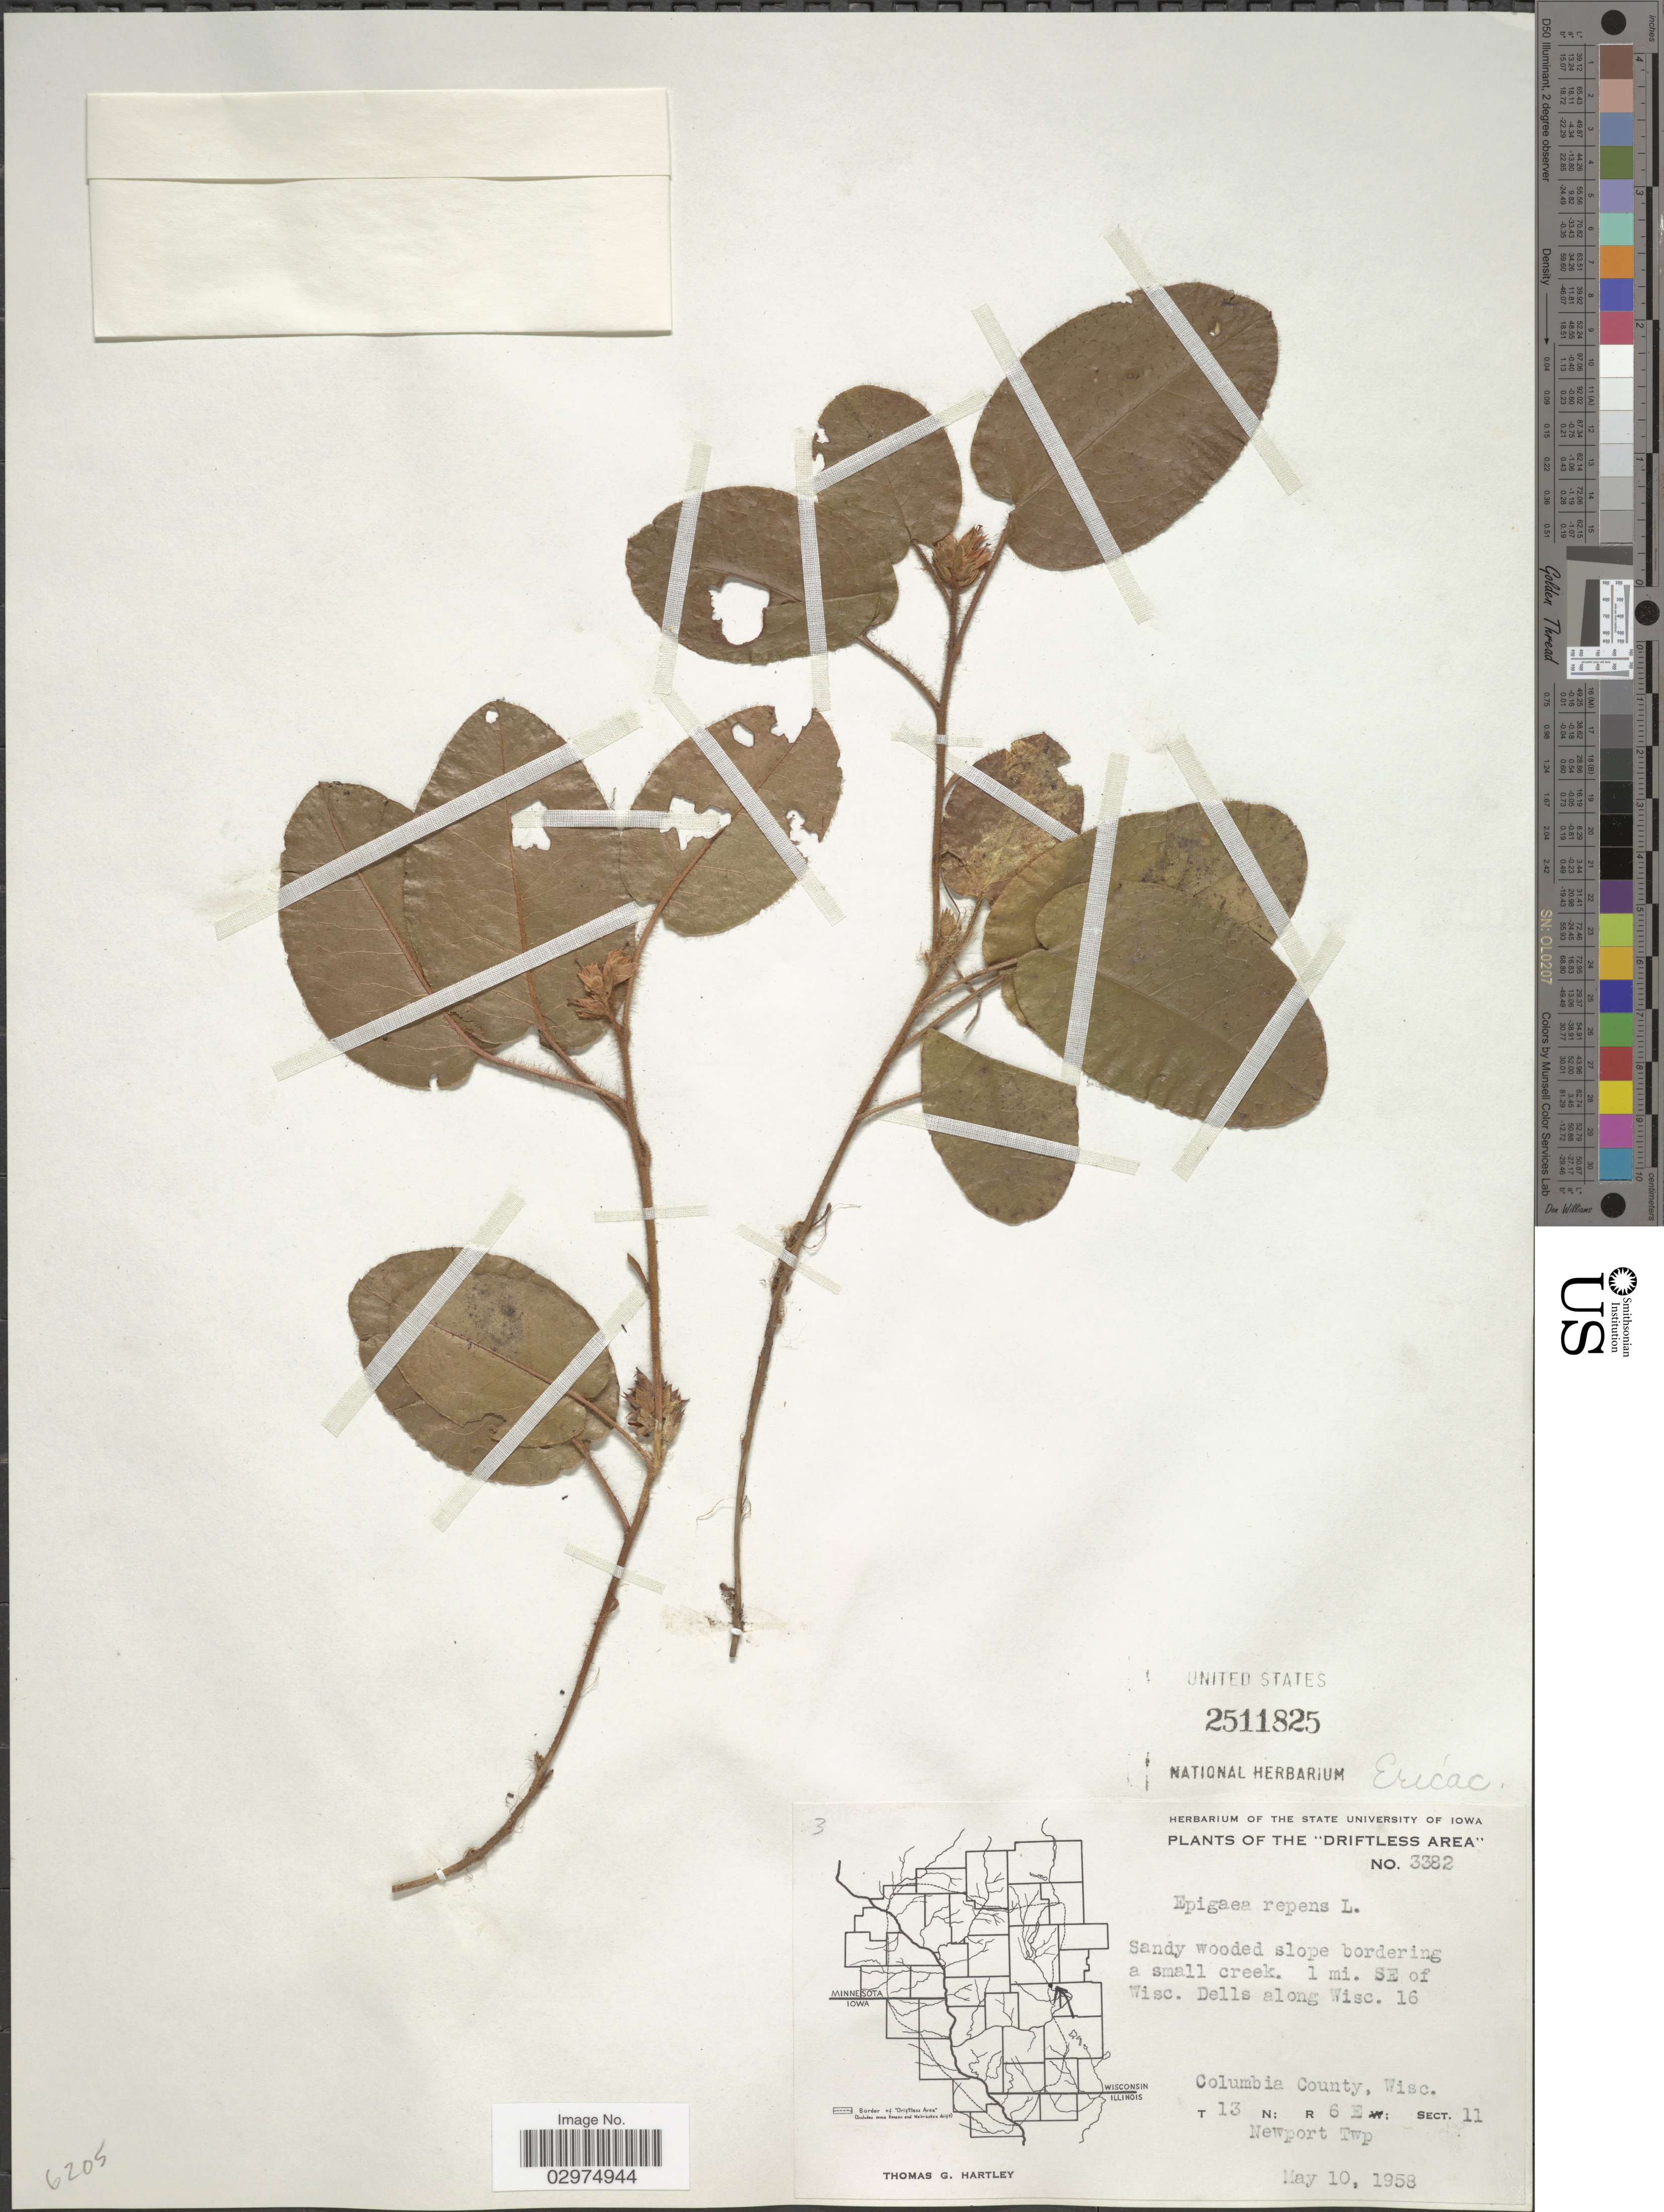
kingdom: Plantae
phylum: Tracheophyta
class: Magnoliopsida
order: Ericales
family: Ericaceae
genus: Epigaea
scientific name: Epigaea repens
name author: L.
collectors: T. G. Hartley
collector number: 3382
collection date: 1958-05-10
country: United States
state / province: Wisconsin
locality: The "Driftless Area". 1 mi. SE of Wisc. Dells along Wisc. 16. columbia County. T 13 N; R 6 E; Sect. 11, Newport Twp.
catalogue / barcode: US 2511825